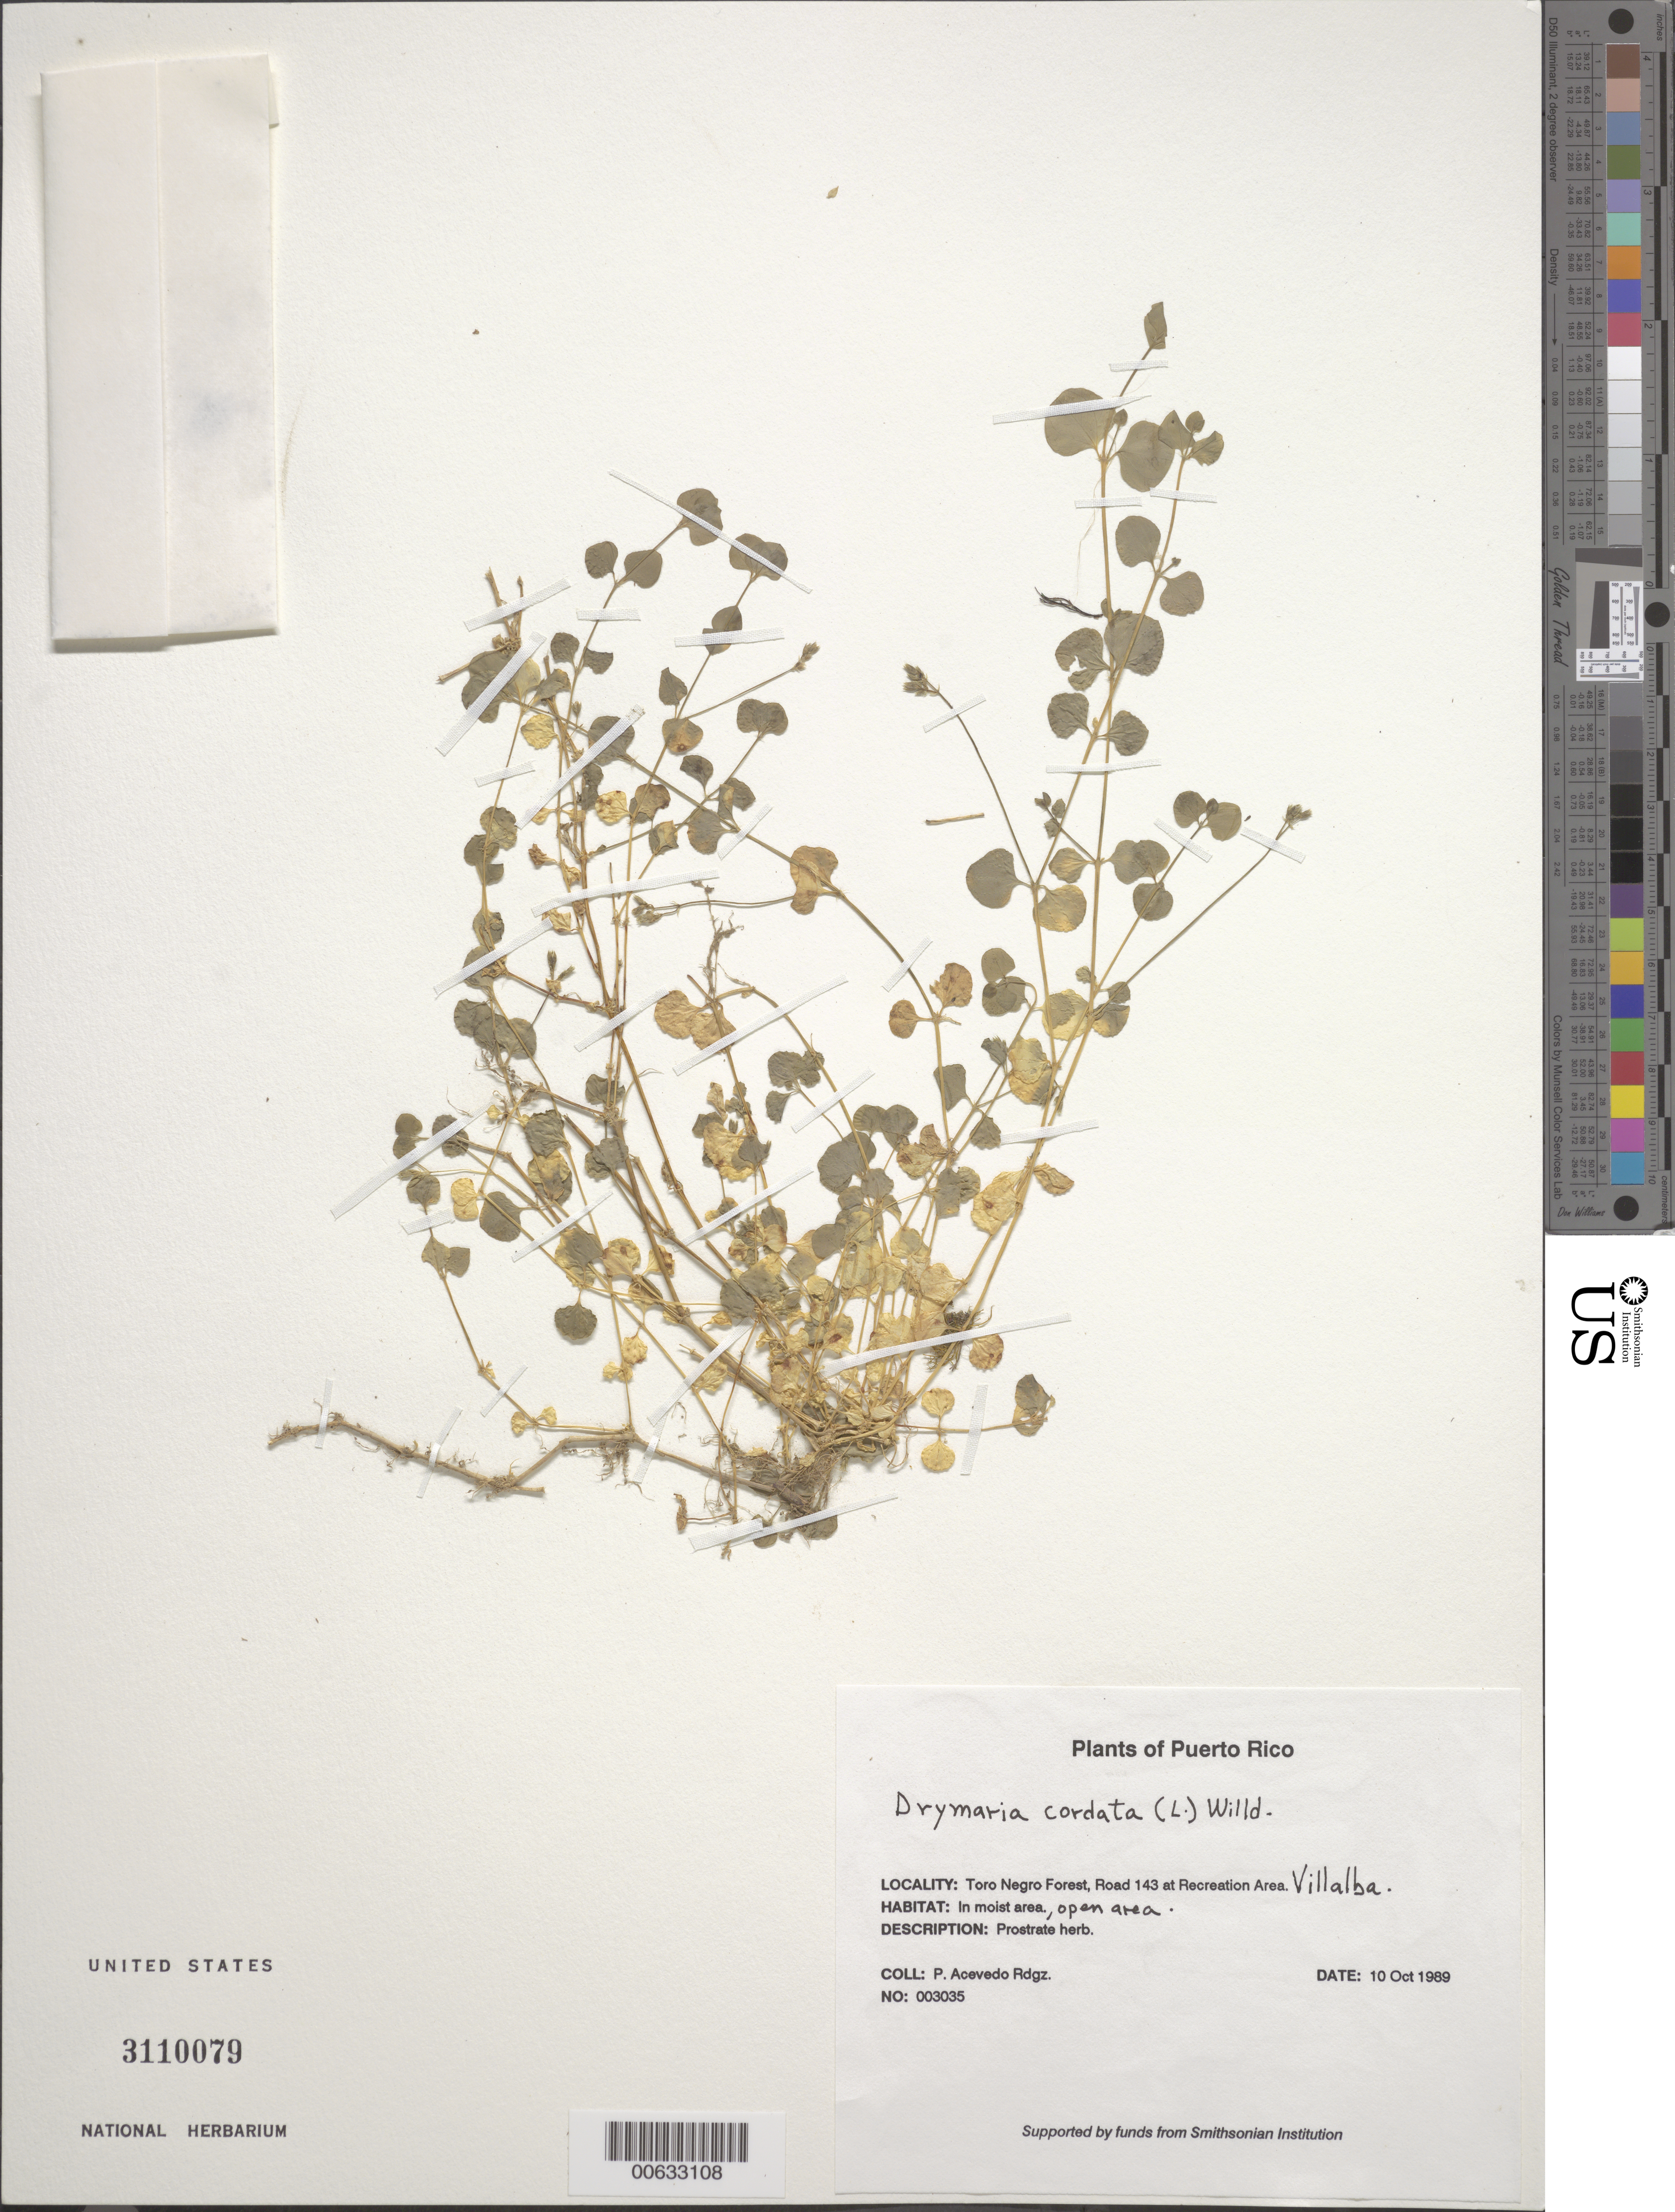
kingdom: Plantae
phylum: Tracheophyta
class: Magnoliopsida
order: Caryophyllales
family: Caryophyllaceae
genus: Drymaria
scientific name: Drymaria cordata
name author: (L.) Willd. ex Schult.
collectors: P. Acevedo-Rodr.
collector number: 3035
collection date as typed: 10 Oct 1989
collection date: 1989-10-10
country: Puerto Rico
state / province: Jayuya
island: Puerto Rico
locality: Jayuya; Toro Negro Forest, Road 143 at Recreation Area.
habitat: In moist area.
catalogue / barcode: US 3110079